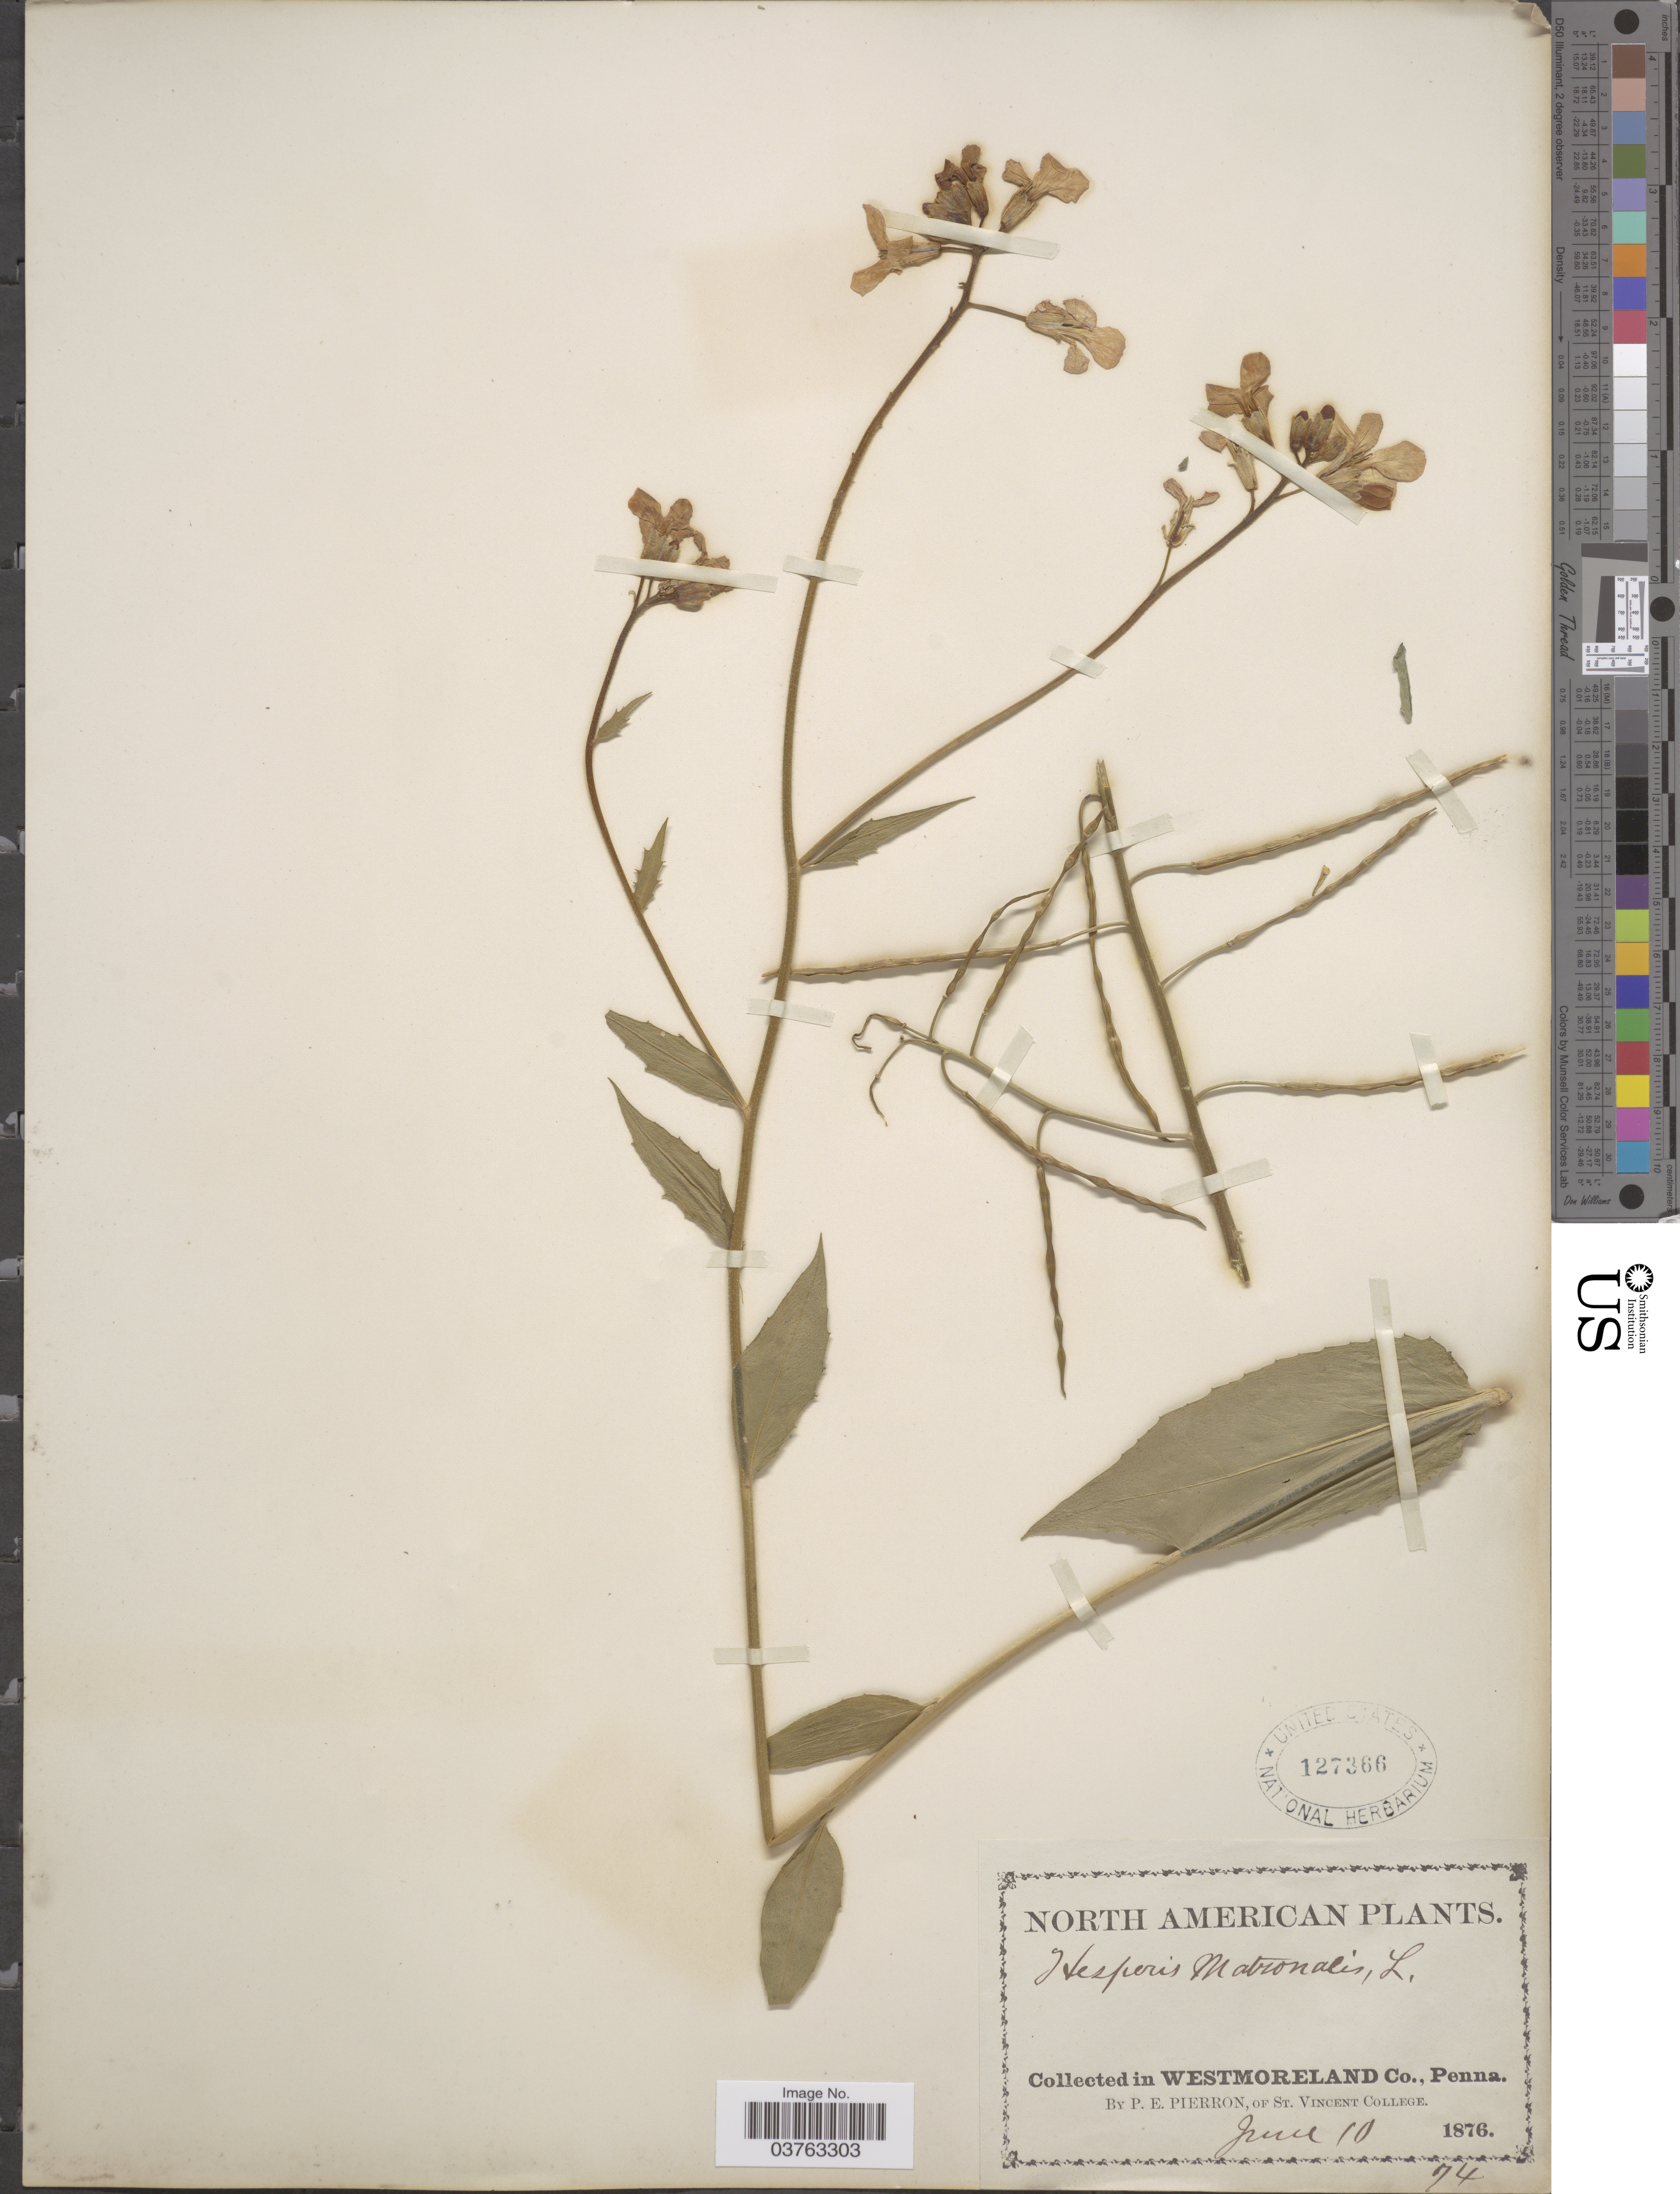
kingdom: Plantae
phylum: Tracheophyta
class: Magnoliopsida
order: Brassicales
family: Brassicaceae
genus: Hesperis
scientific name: Hesperis matronalis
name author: L.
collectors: P. Pierron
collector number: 74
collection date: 1876-06-10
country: United States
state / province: Pennsylvania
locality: North American. Westmoreland Co.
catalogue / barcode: US 127366